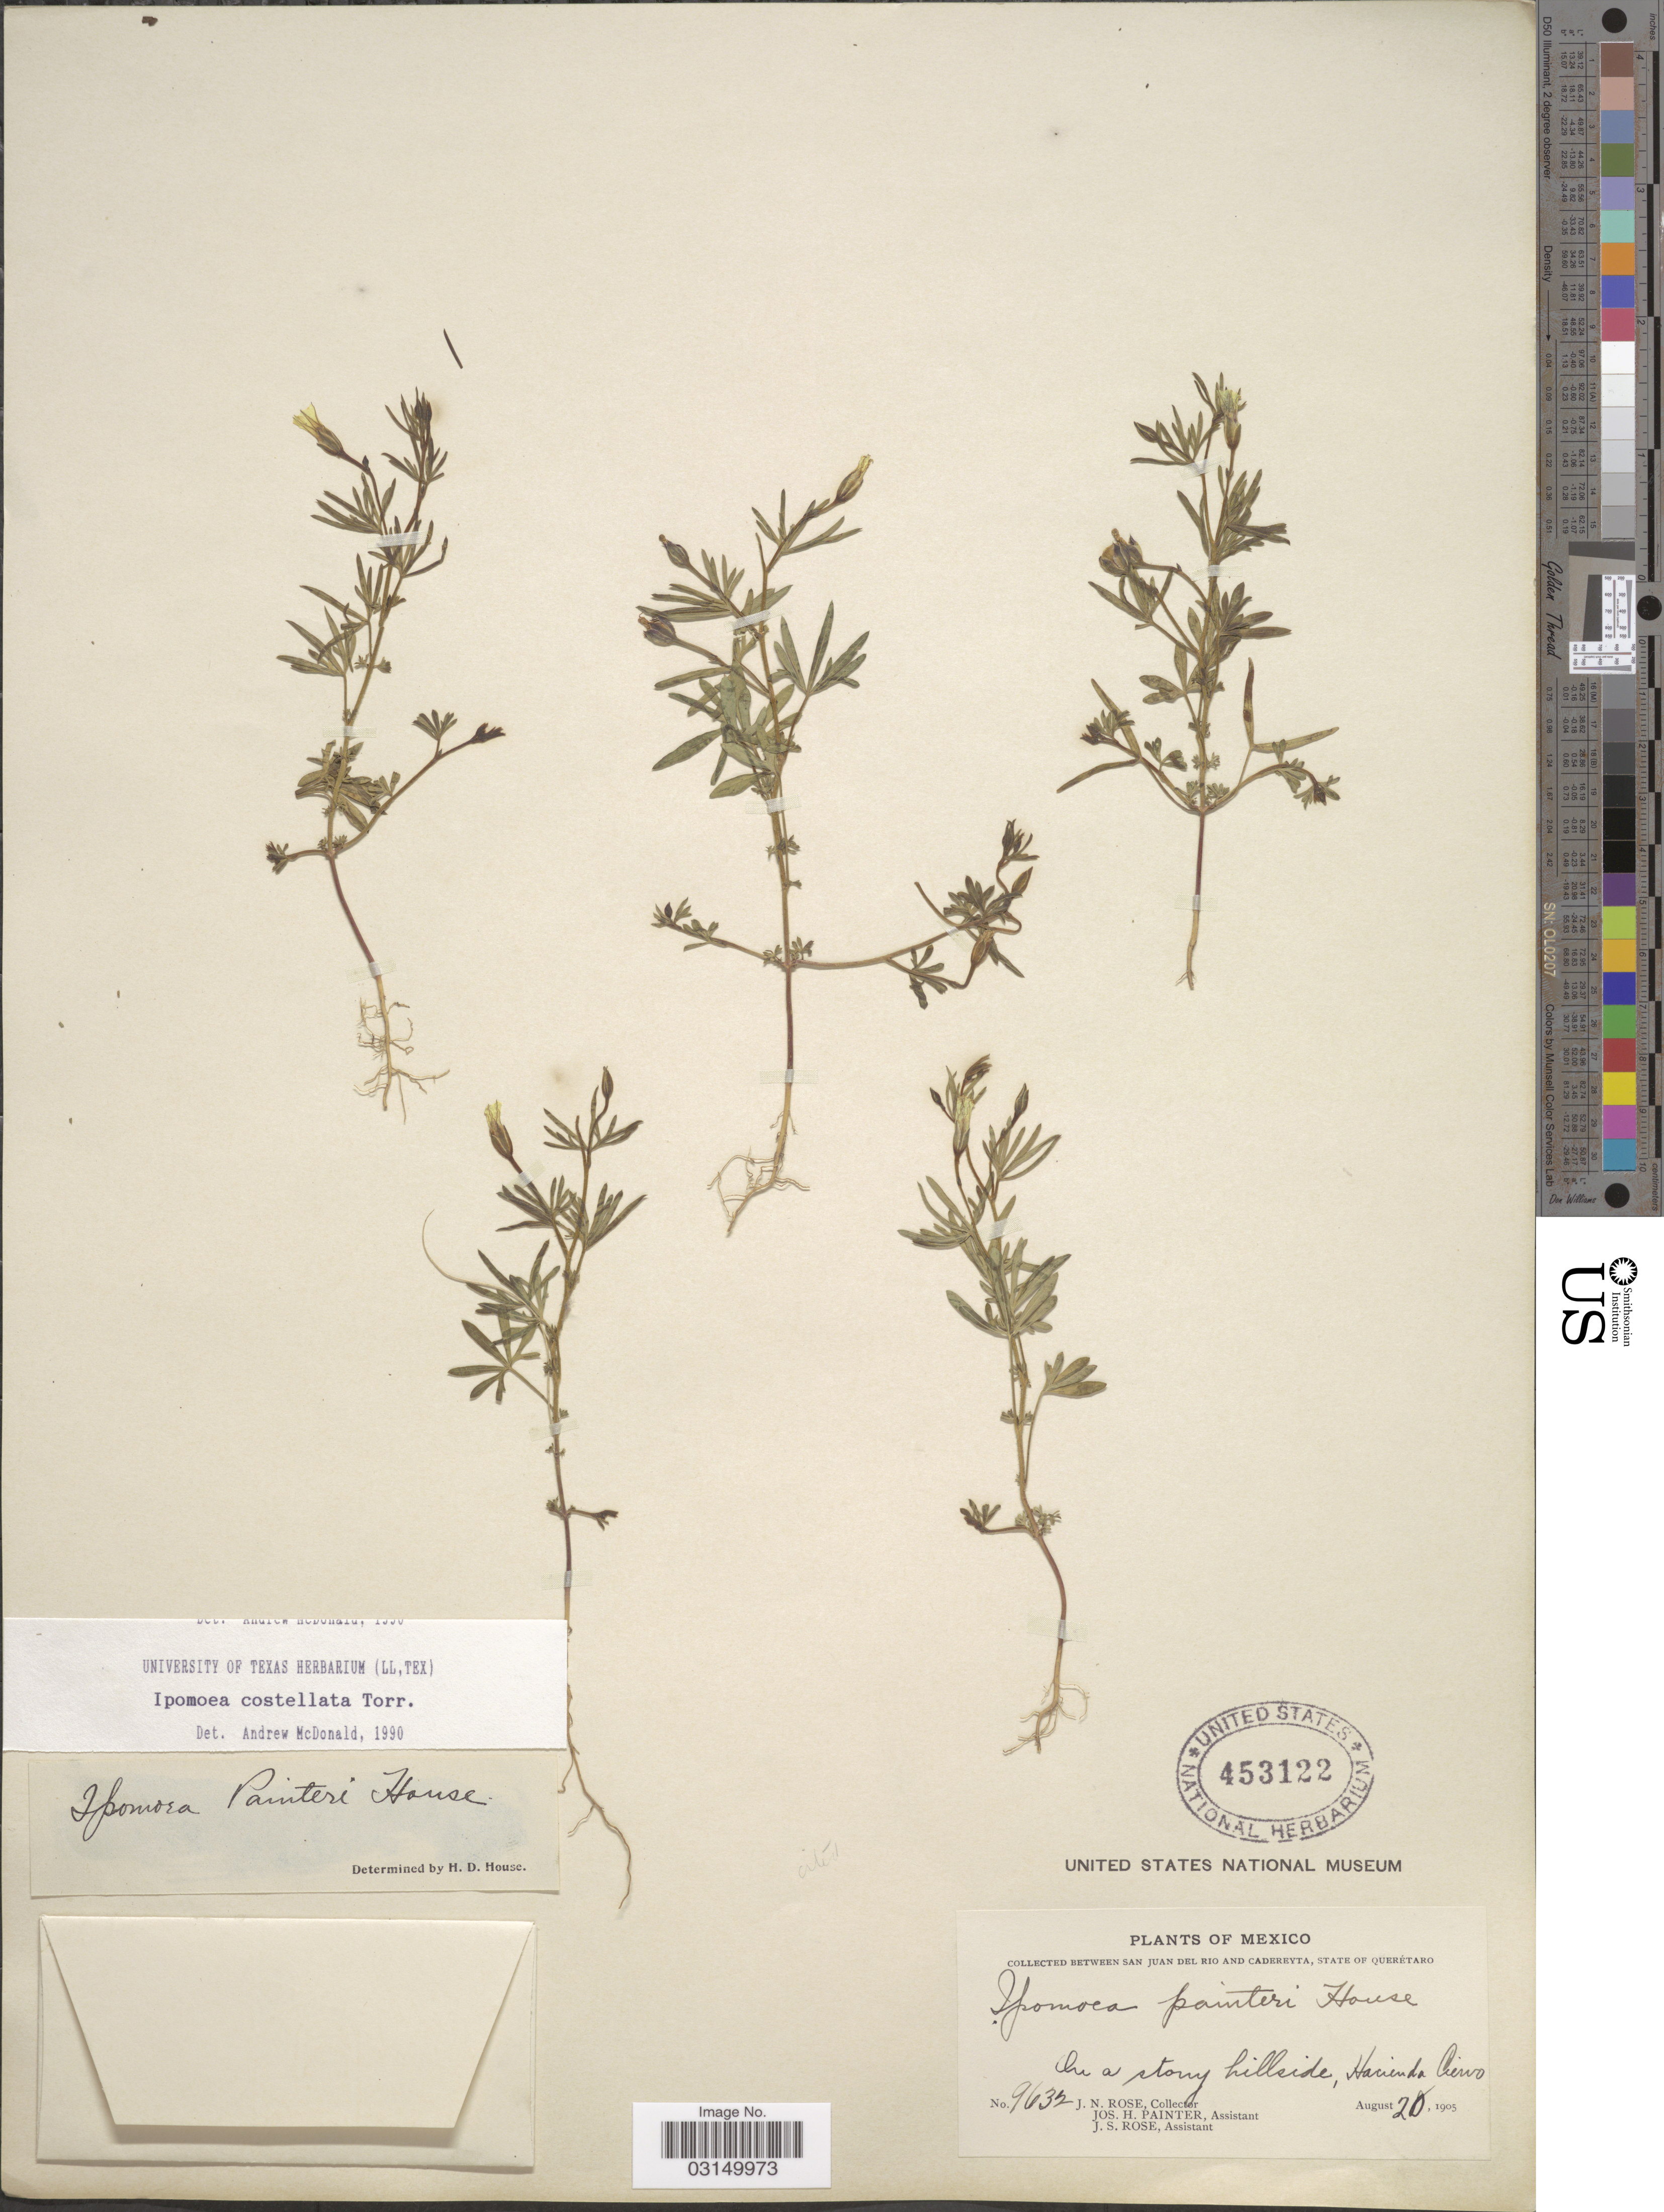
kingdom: Plantae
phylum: Tracheophyta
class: Magnoliopsida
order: Solanales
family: Convolvulaceae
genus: Ipomoea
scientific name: Ipomoea costellata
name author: Torr.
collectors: J. N. Rose, J. H. Painter & J. S. Rose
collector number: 9632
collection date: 1905-08-20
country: Mexico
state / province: Querétaro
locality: Between San Juan Del Rio and Cadereyta, On a stony hillside, Hacienda Ciervo.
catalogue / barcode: US 453122